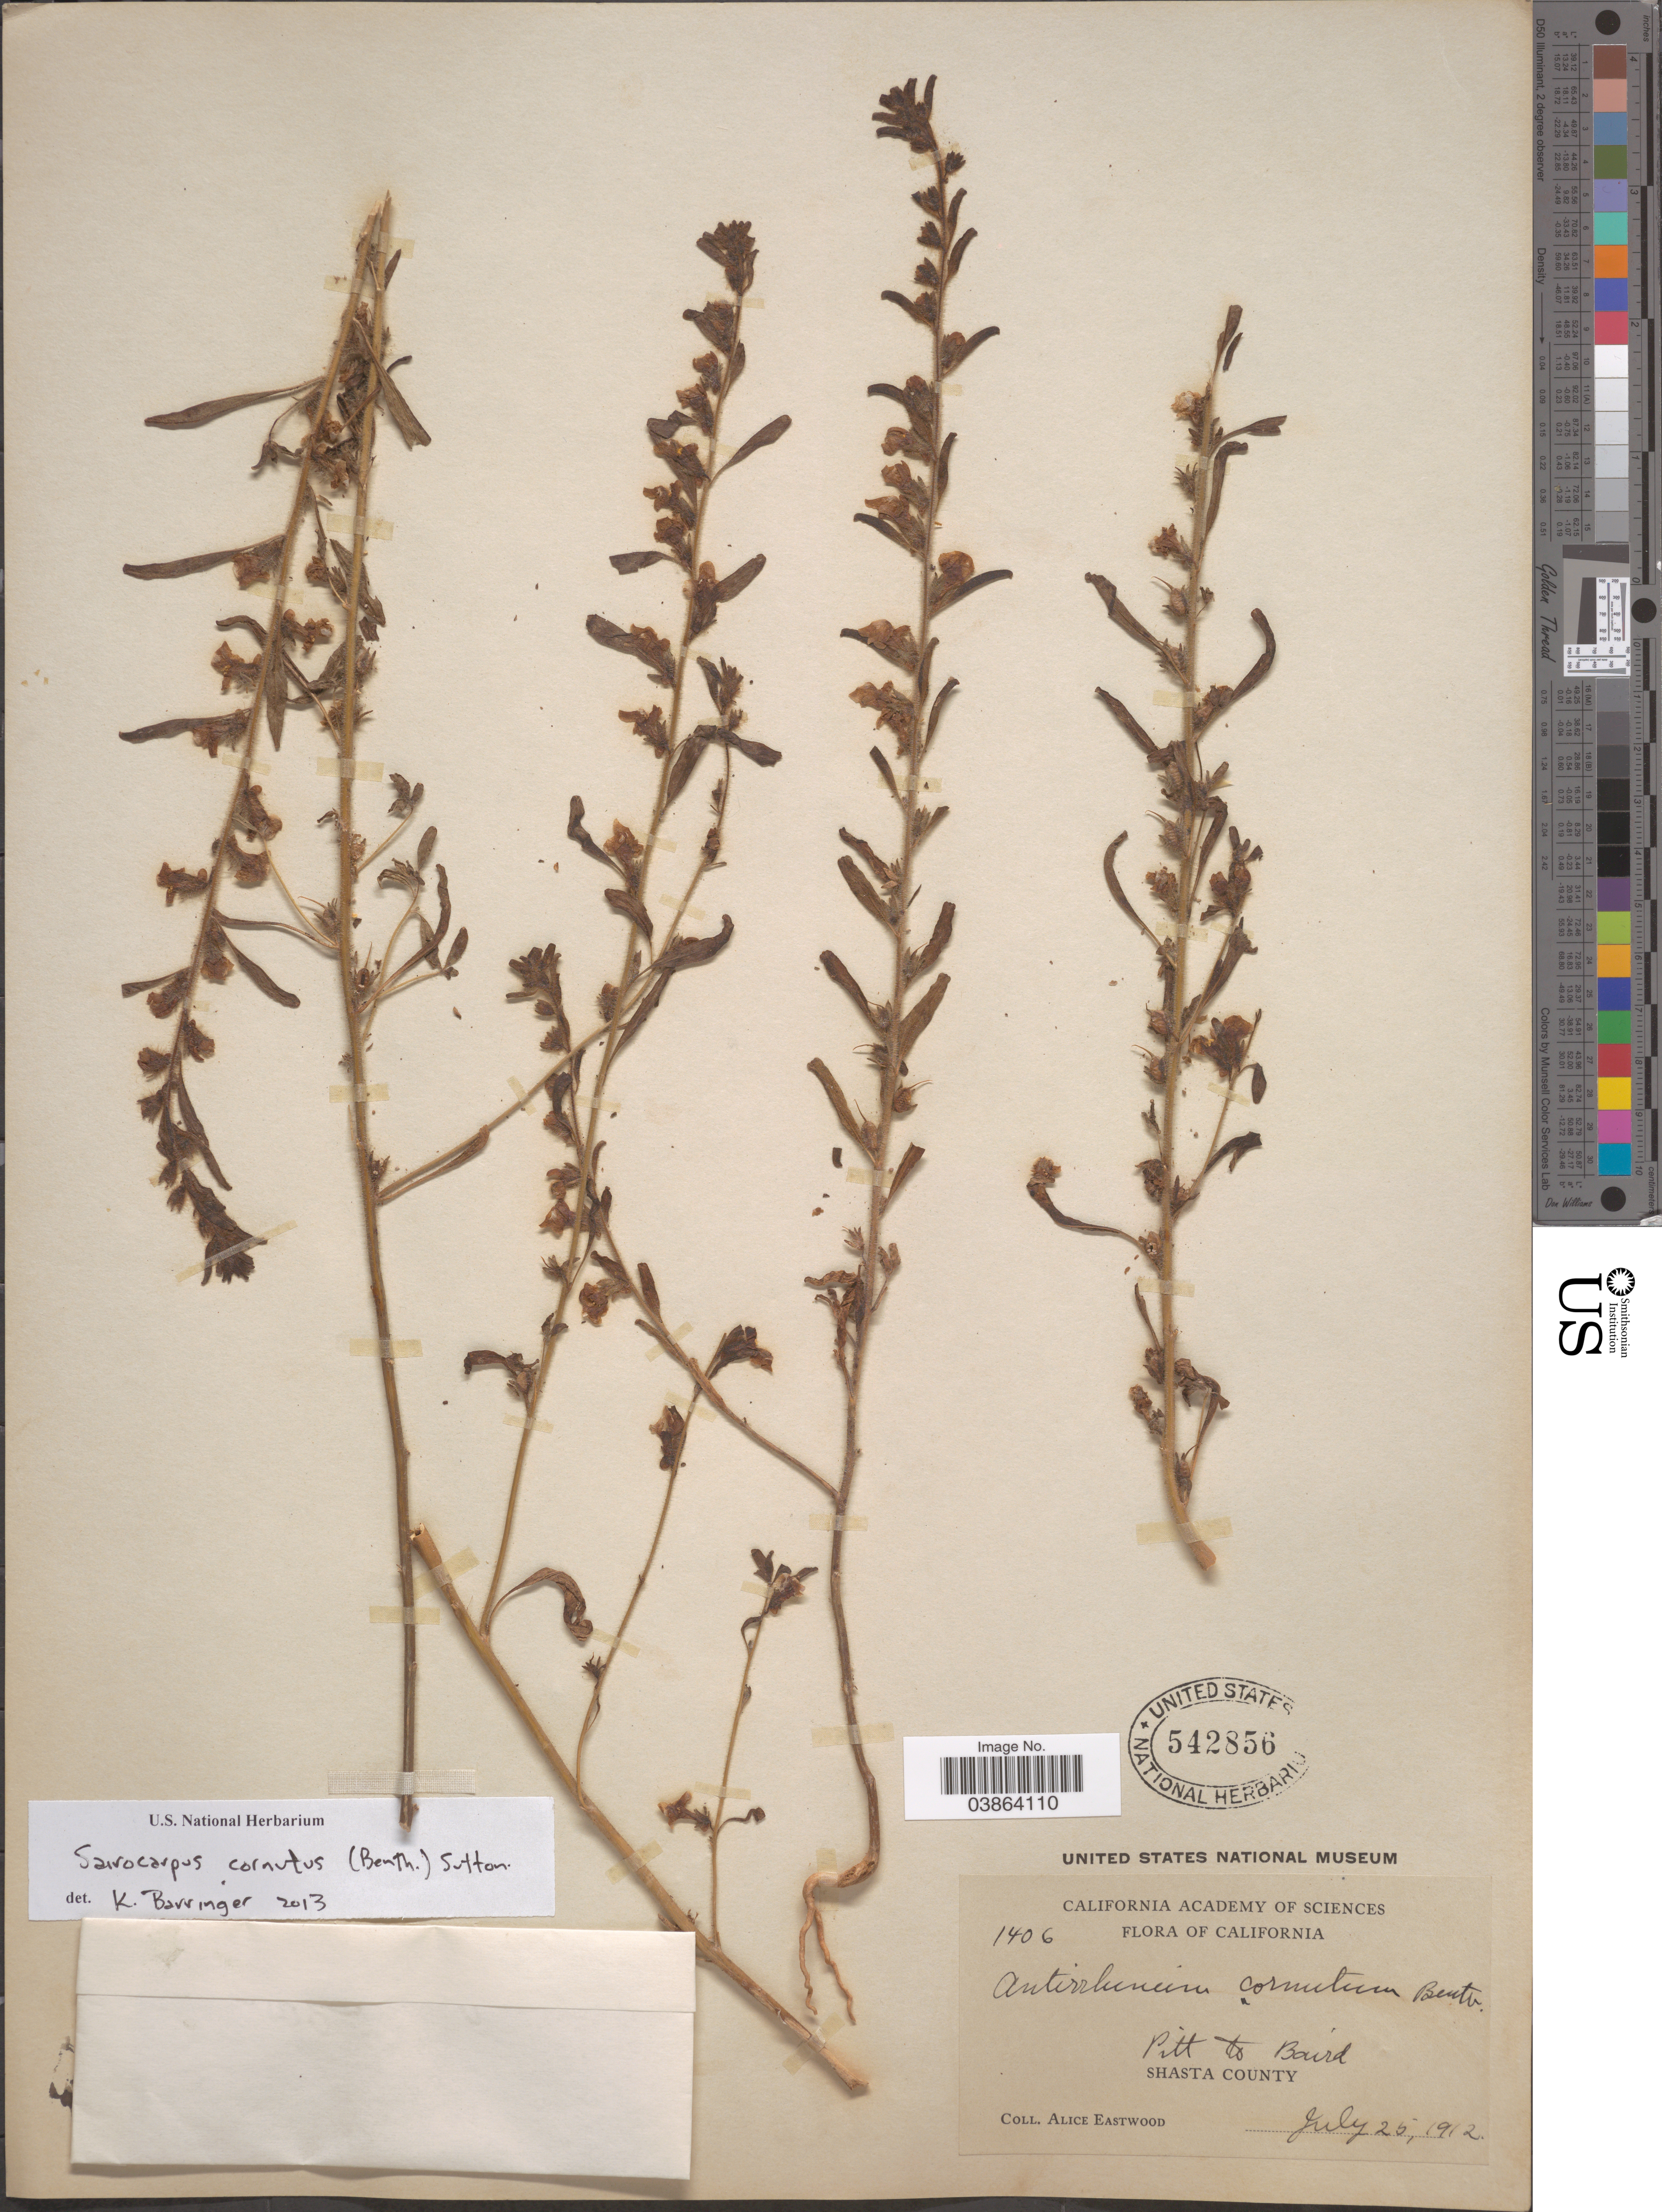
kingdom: Plantae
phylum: Tracheophyta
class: Magnoliopsida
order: Lamiales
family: Plantaginaceae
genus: Sairocarpus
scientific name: Sairocarpus cornutus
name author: (Benth.) D.A. Sutton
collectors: A. Eastwood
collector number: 1406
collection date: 1912-07-25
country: United States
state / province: California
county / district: Shasta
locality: Pitt to Baird. Shasta County.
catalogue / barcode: US 542856